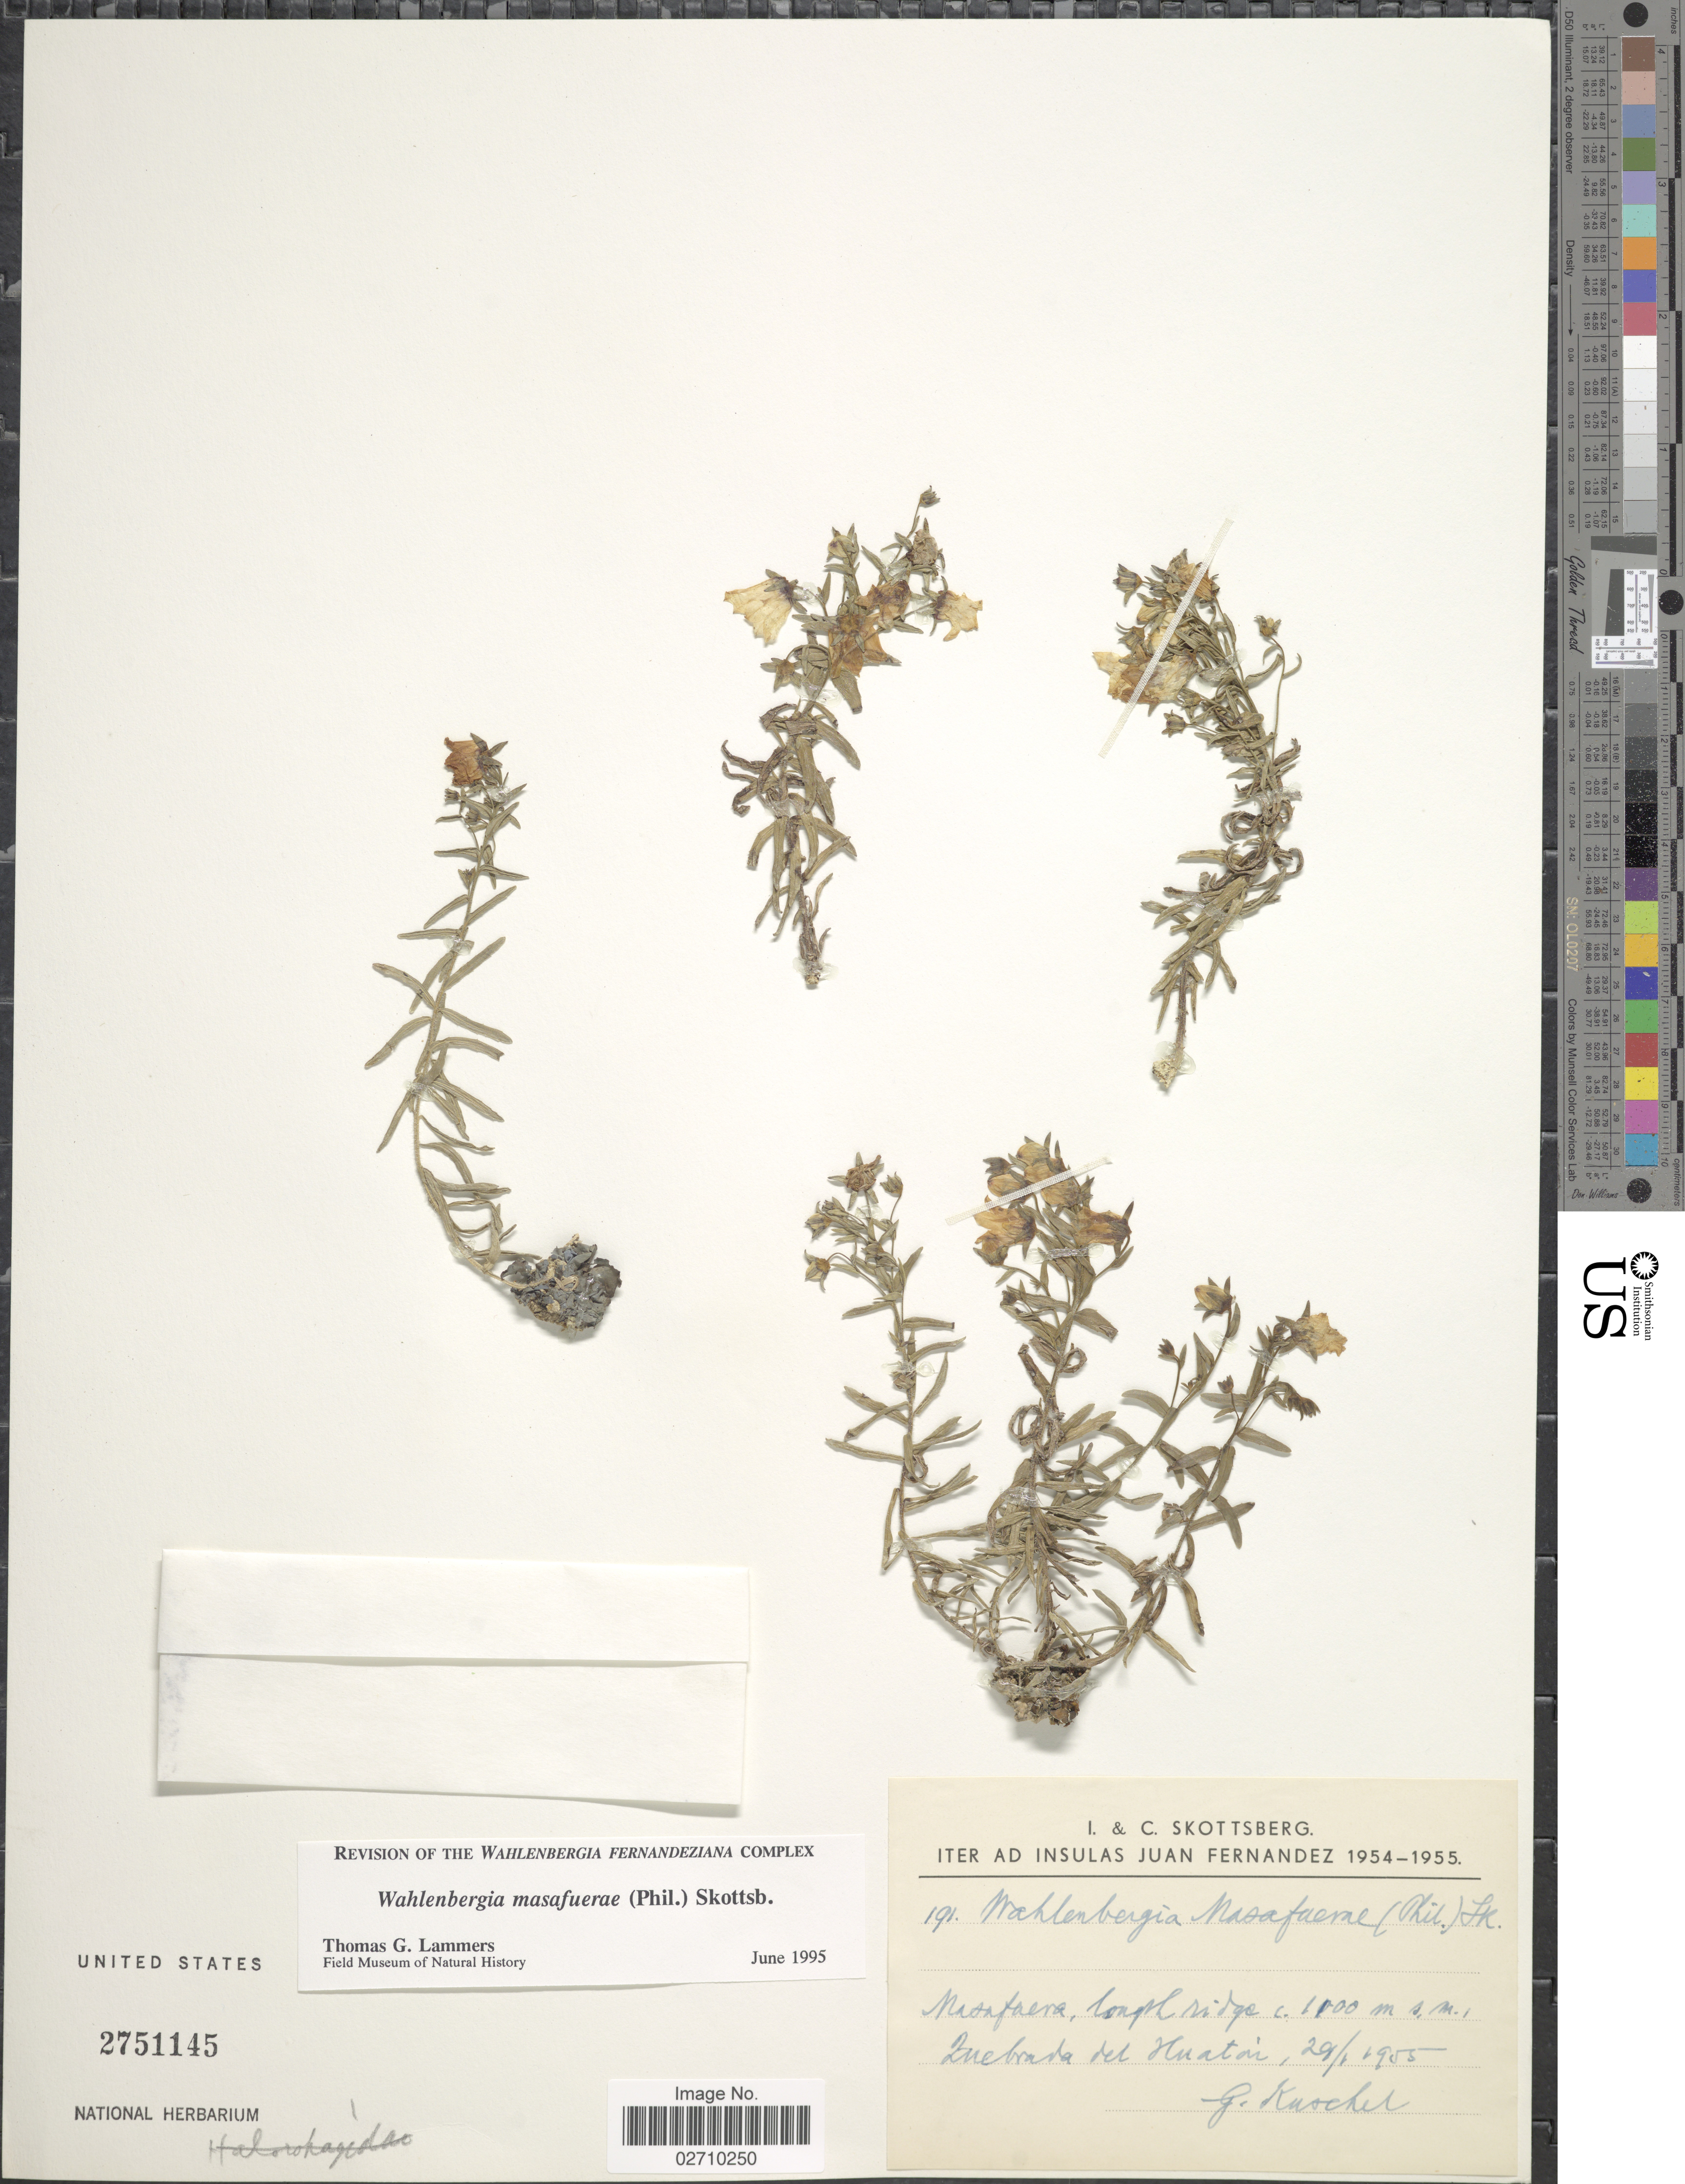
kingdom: Plantae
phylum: Tracheophyta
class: Magnoliopsida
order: Asterales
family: Campanulaceae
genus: Wahlenbergia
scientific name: Wahlenbergia masafuerae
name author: (Phil.) Skottsb.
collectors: G. Kuschel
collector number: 191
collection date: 1905-01-29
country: Chile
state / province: Valparaíso (V)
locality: Insulas Juan Fernandez. Masafaera. Quebrada del Huatai.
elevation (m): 1100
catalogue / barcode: US 2751145